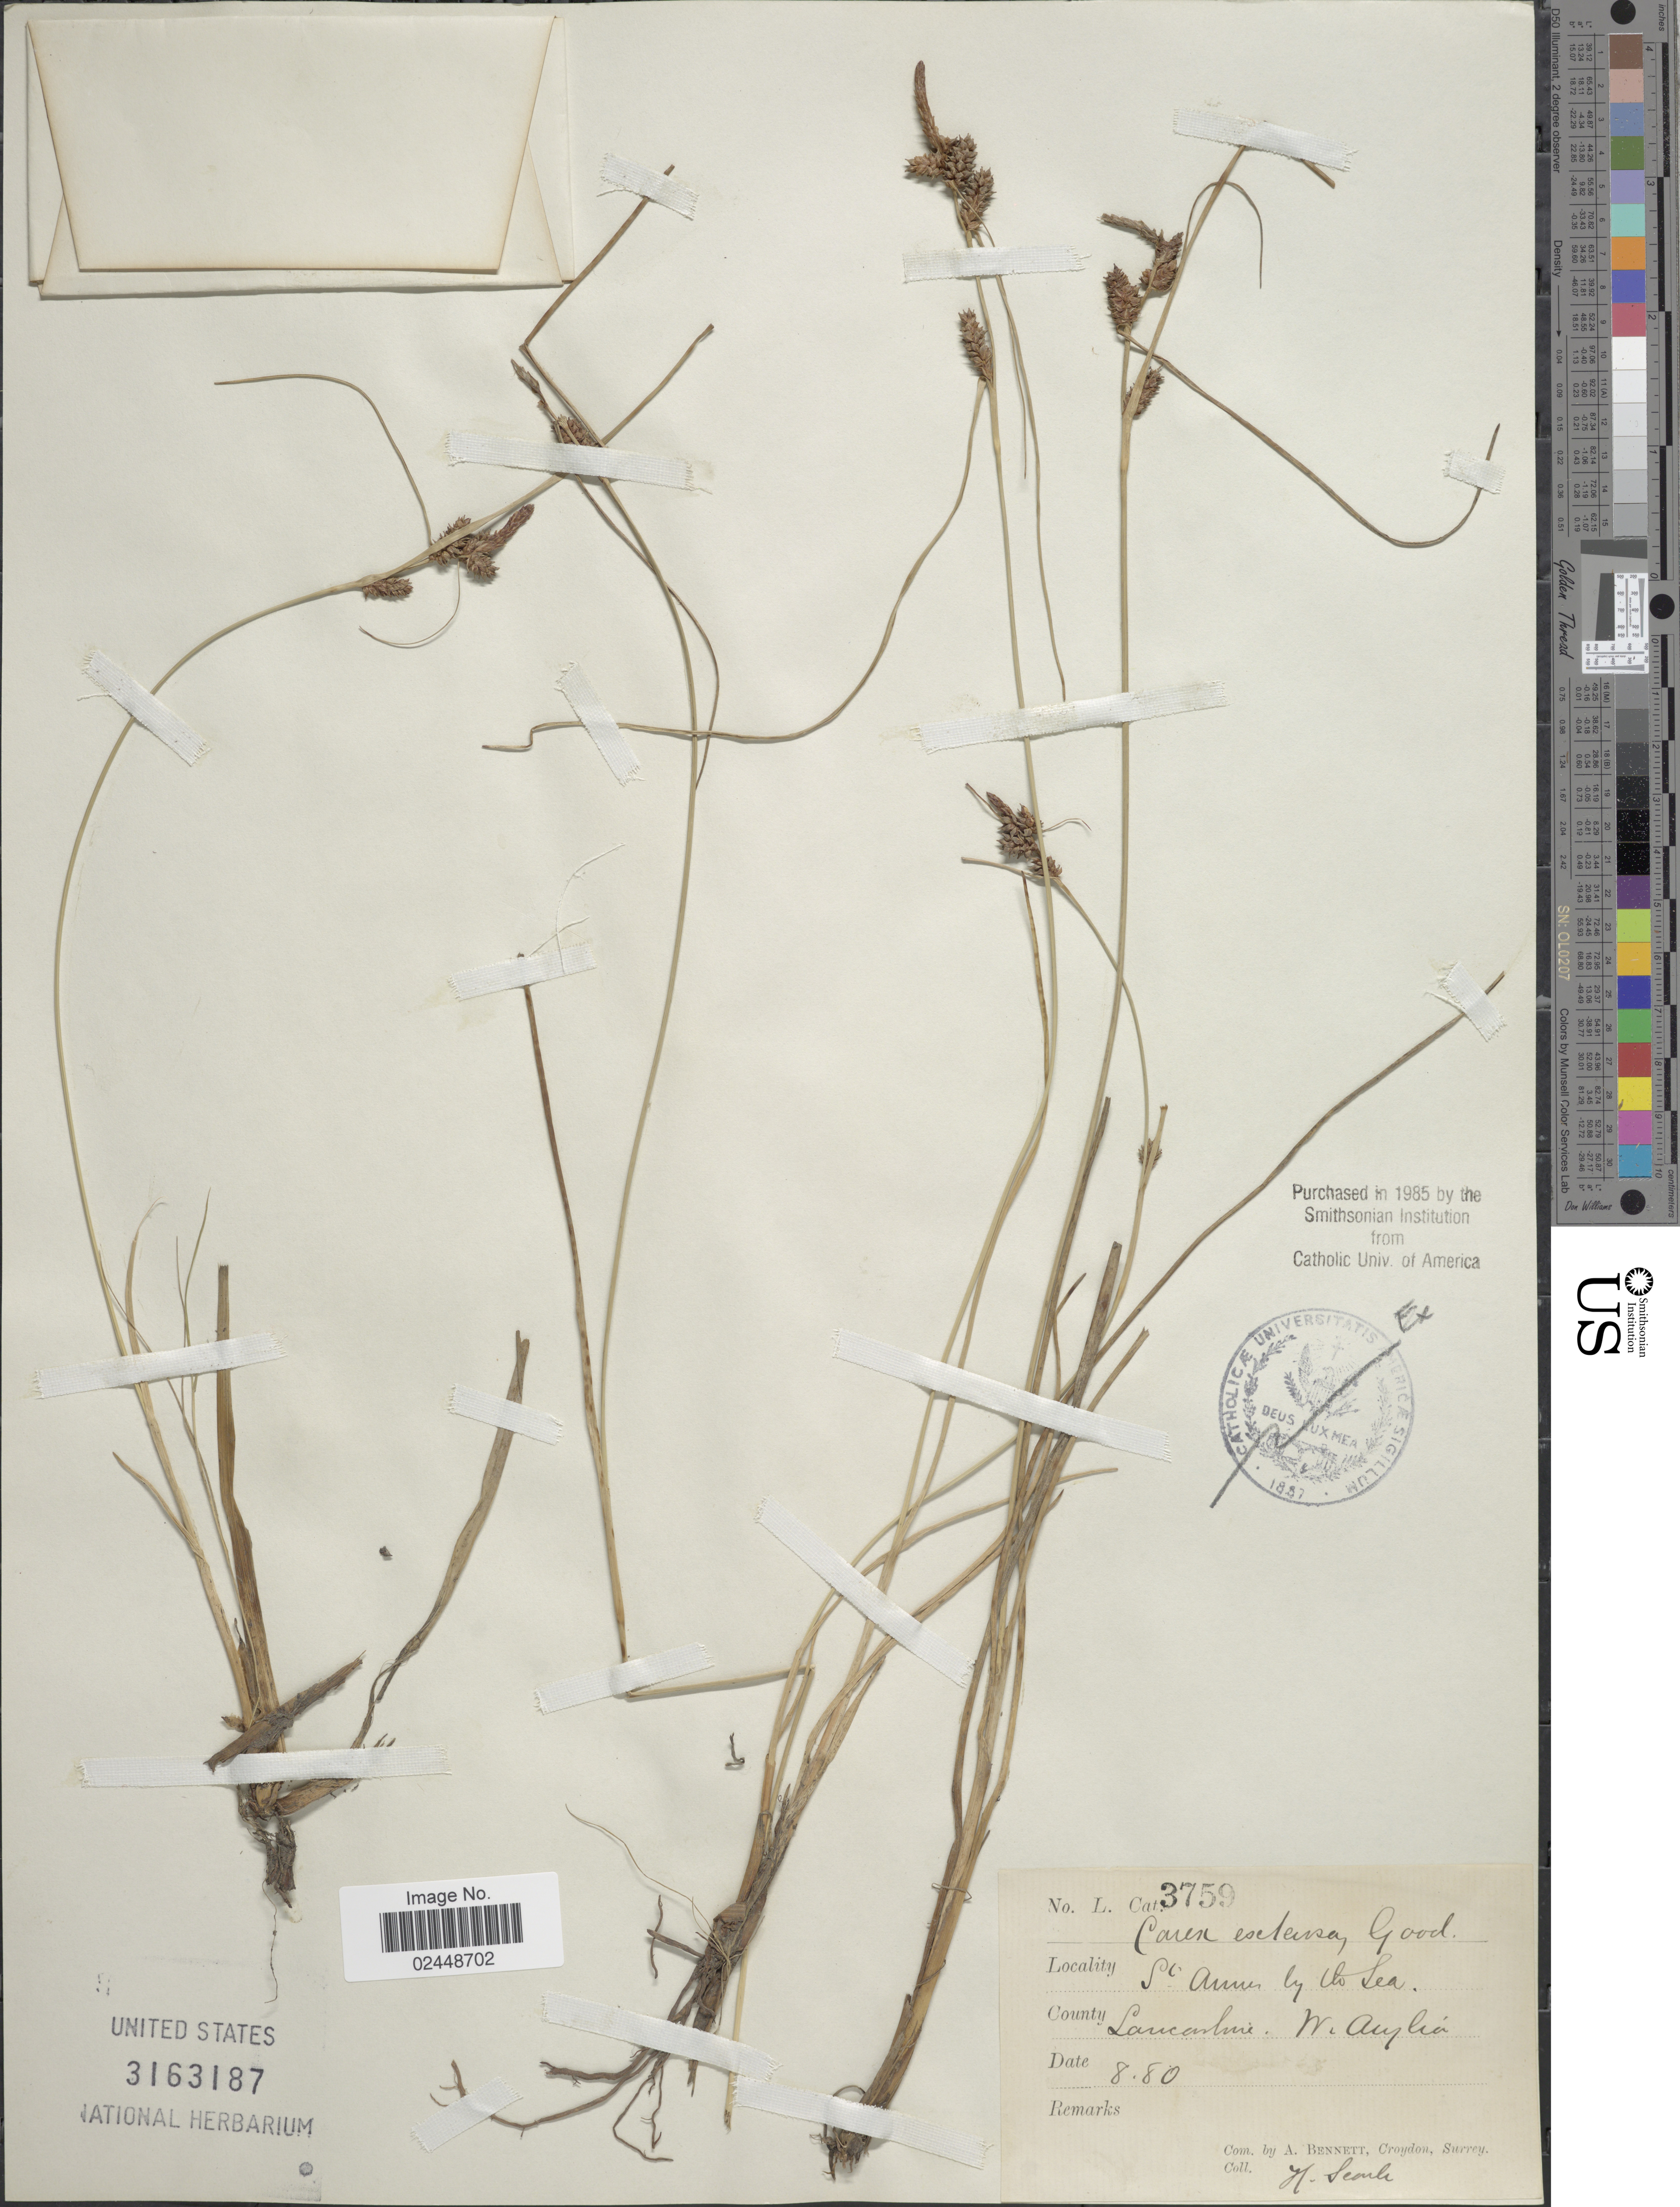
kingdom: Plantae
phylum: Tracheophyta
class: Liliopsida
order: Poales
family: Cyperaceae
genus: Carex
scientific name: Carex extensa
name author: Gooden.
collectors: H. Semle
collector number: L. Cat 3759*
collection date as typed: Transcribed d/m/y: /8/80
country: United Kingdom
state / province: England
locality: St. Annes by the Sea, Lancashire W. Anglia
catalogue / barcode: US 3163187